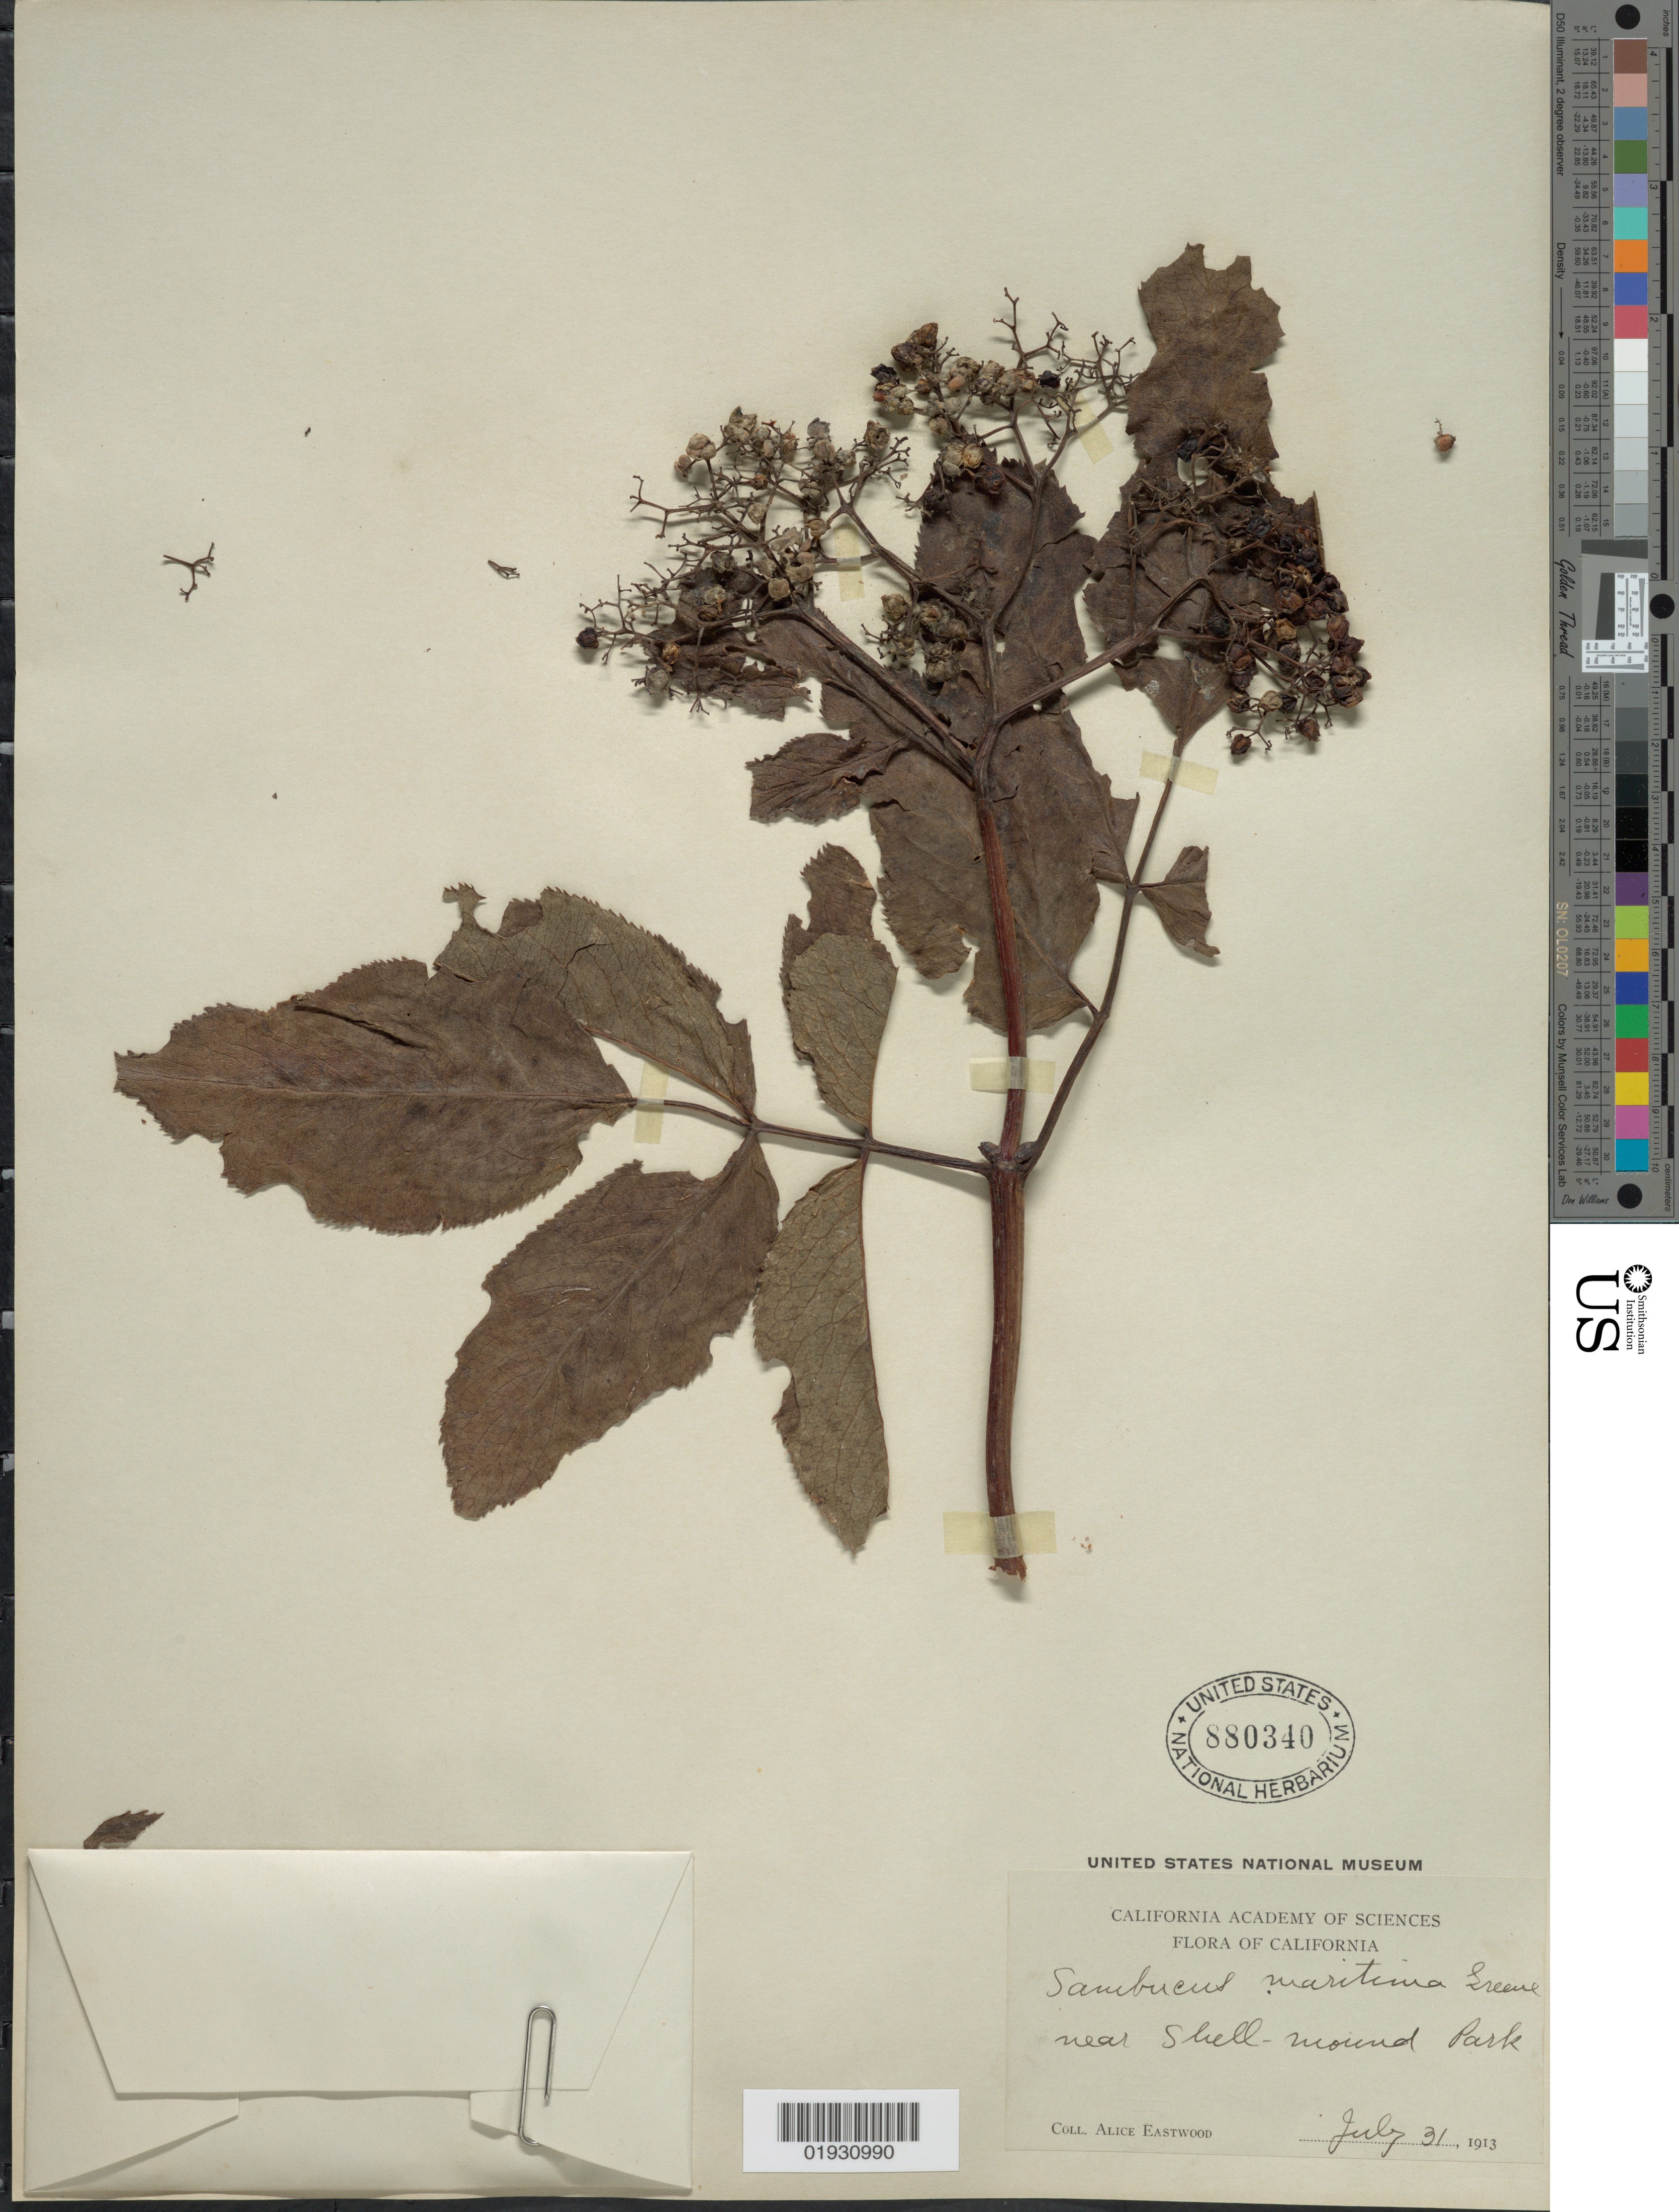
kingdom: Plantae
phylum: Tracheophyta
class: Magnoliopsida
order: Dipsacales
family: Viburnaceae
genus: Sambucus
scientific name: Sambucus maritima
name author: Greene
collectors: A. Eastwood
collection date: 1913-07-31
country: United States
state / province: California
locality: Near Shell- mound Park.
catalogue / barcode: US 880340